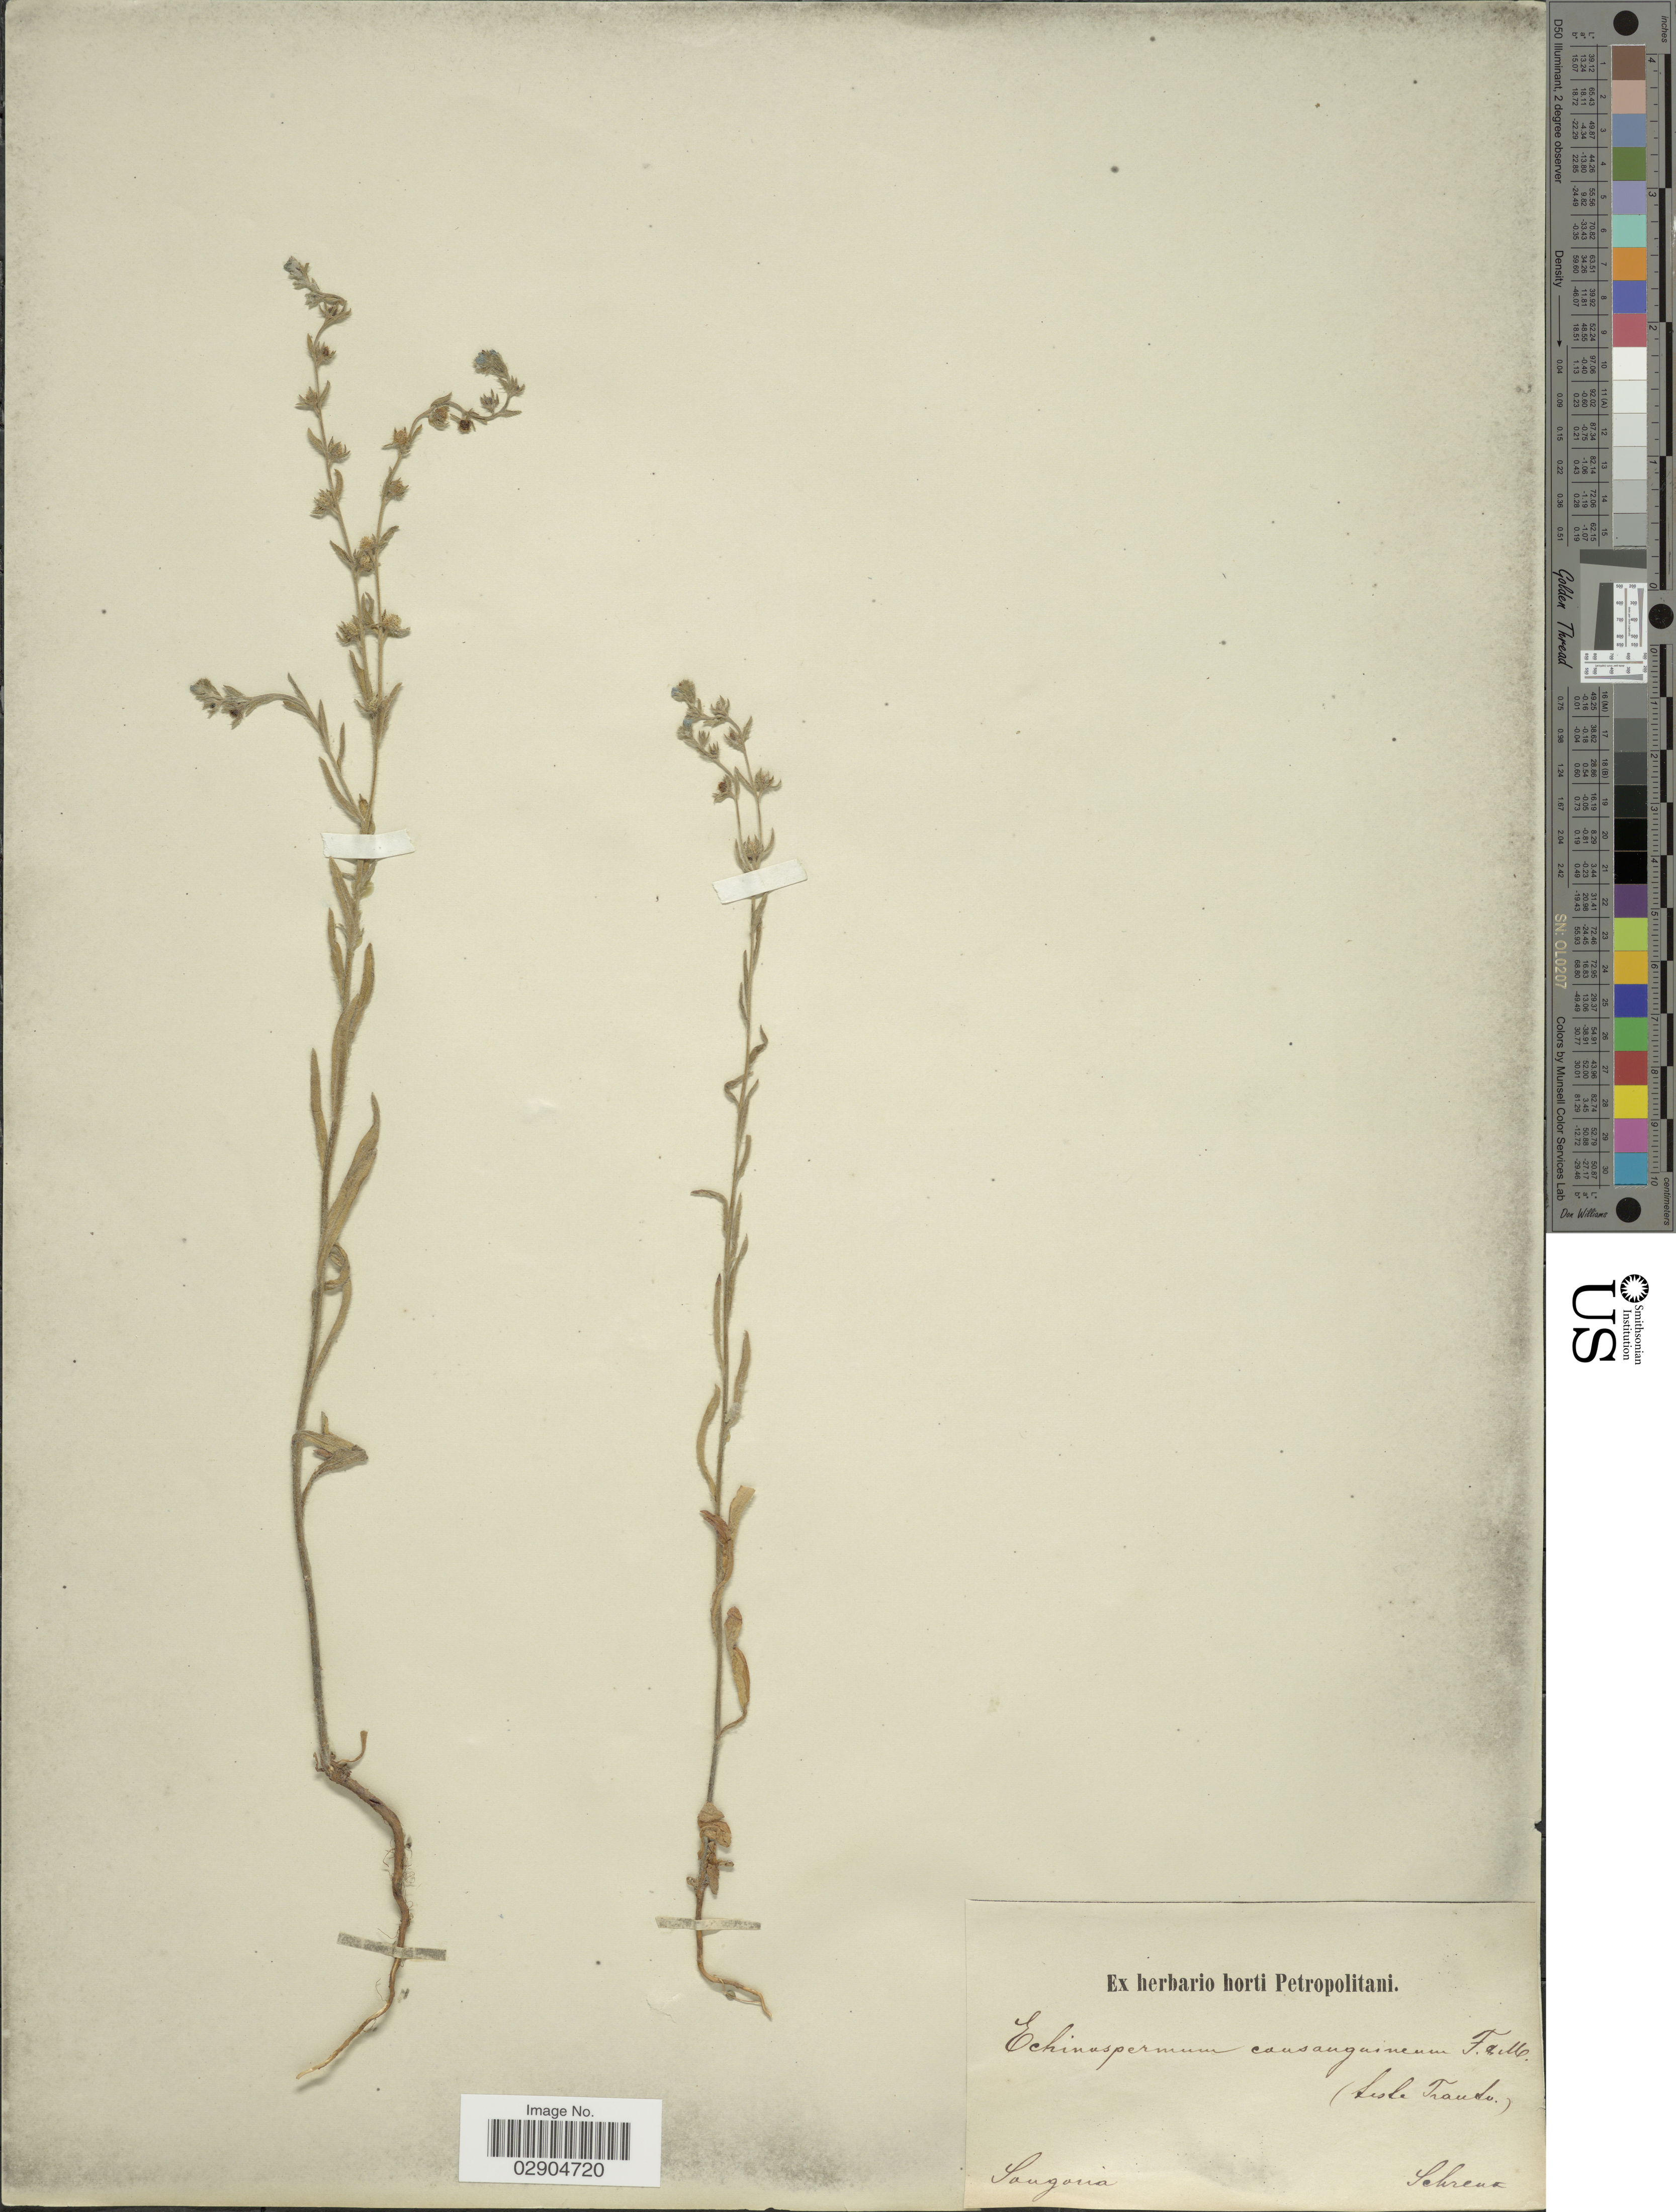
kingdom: Plantae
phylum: Tracheophyta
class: Magnoliopsida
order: Boraginales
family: Boraginaceae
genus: Lappula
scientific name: Lappula squarrosa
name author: (Retz.) Dumort.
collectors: A.G. Schrenk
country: Kazakhstan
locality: Songoria.